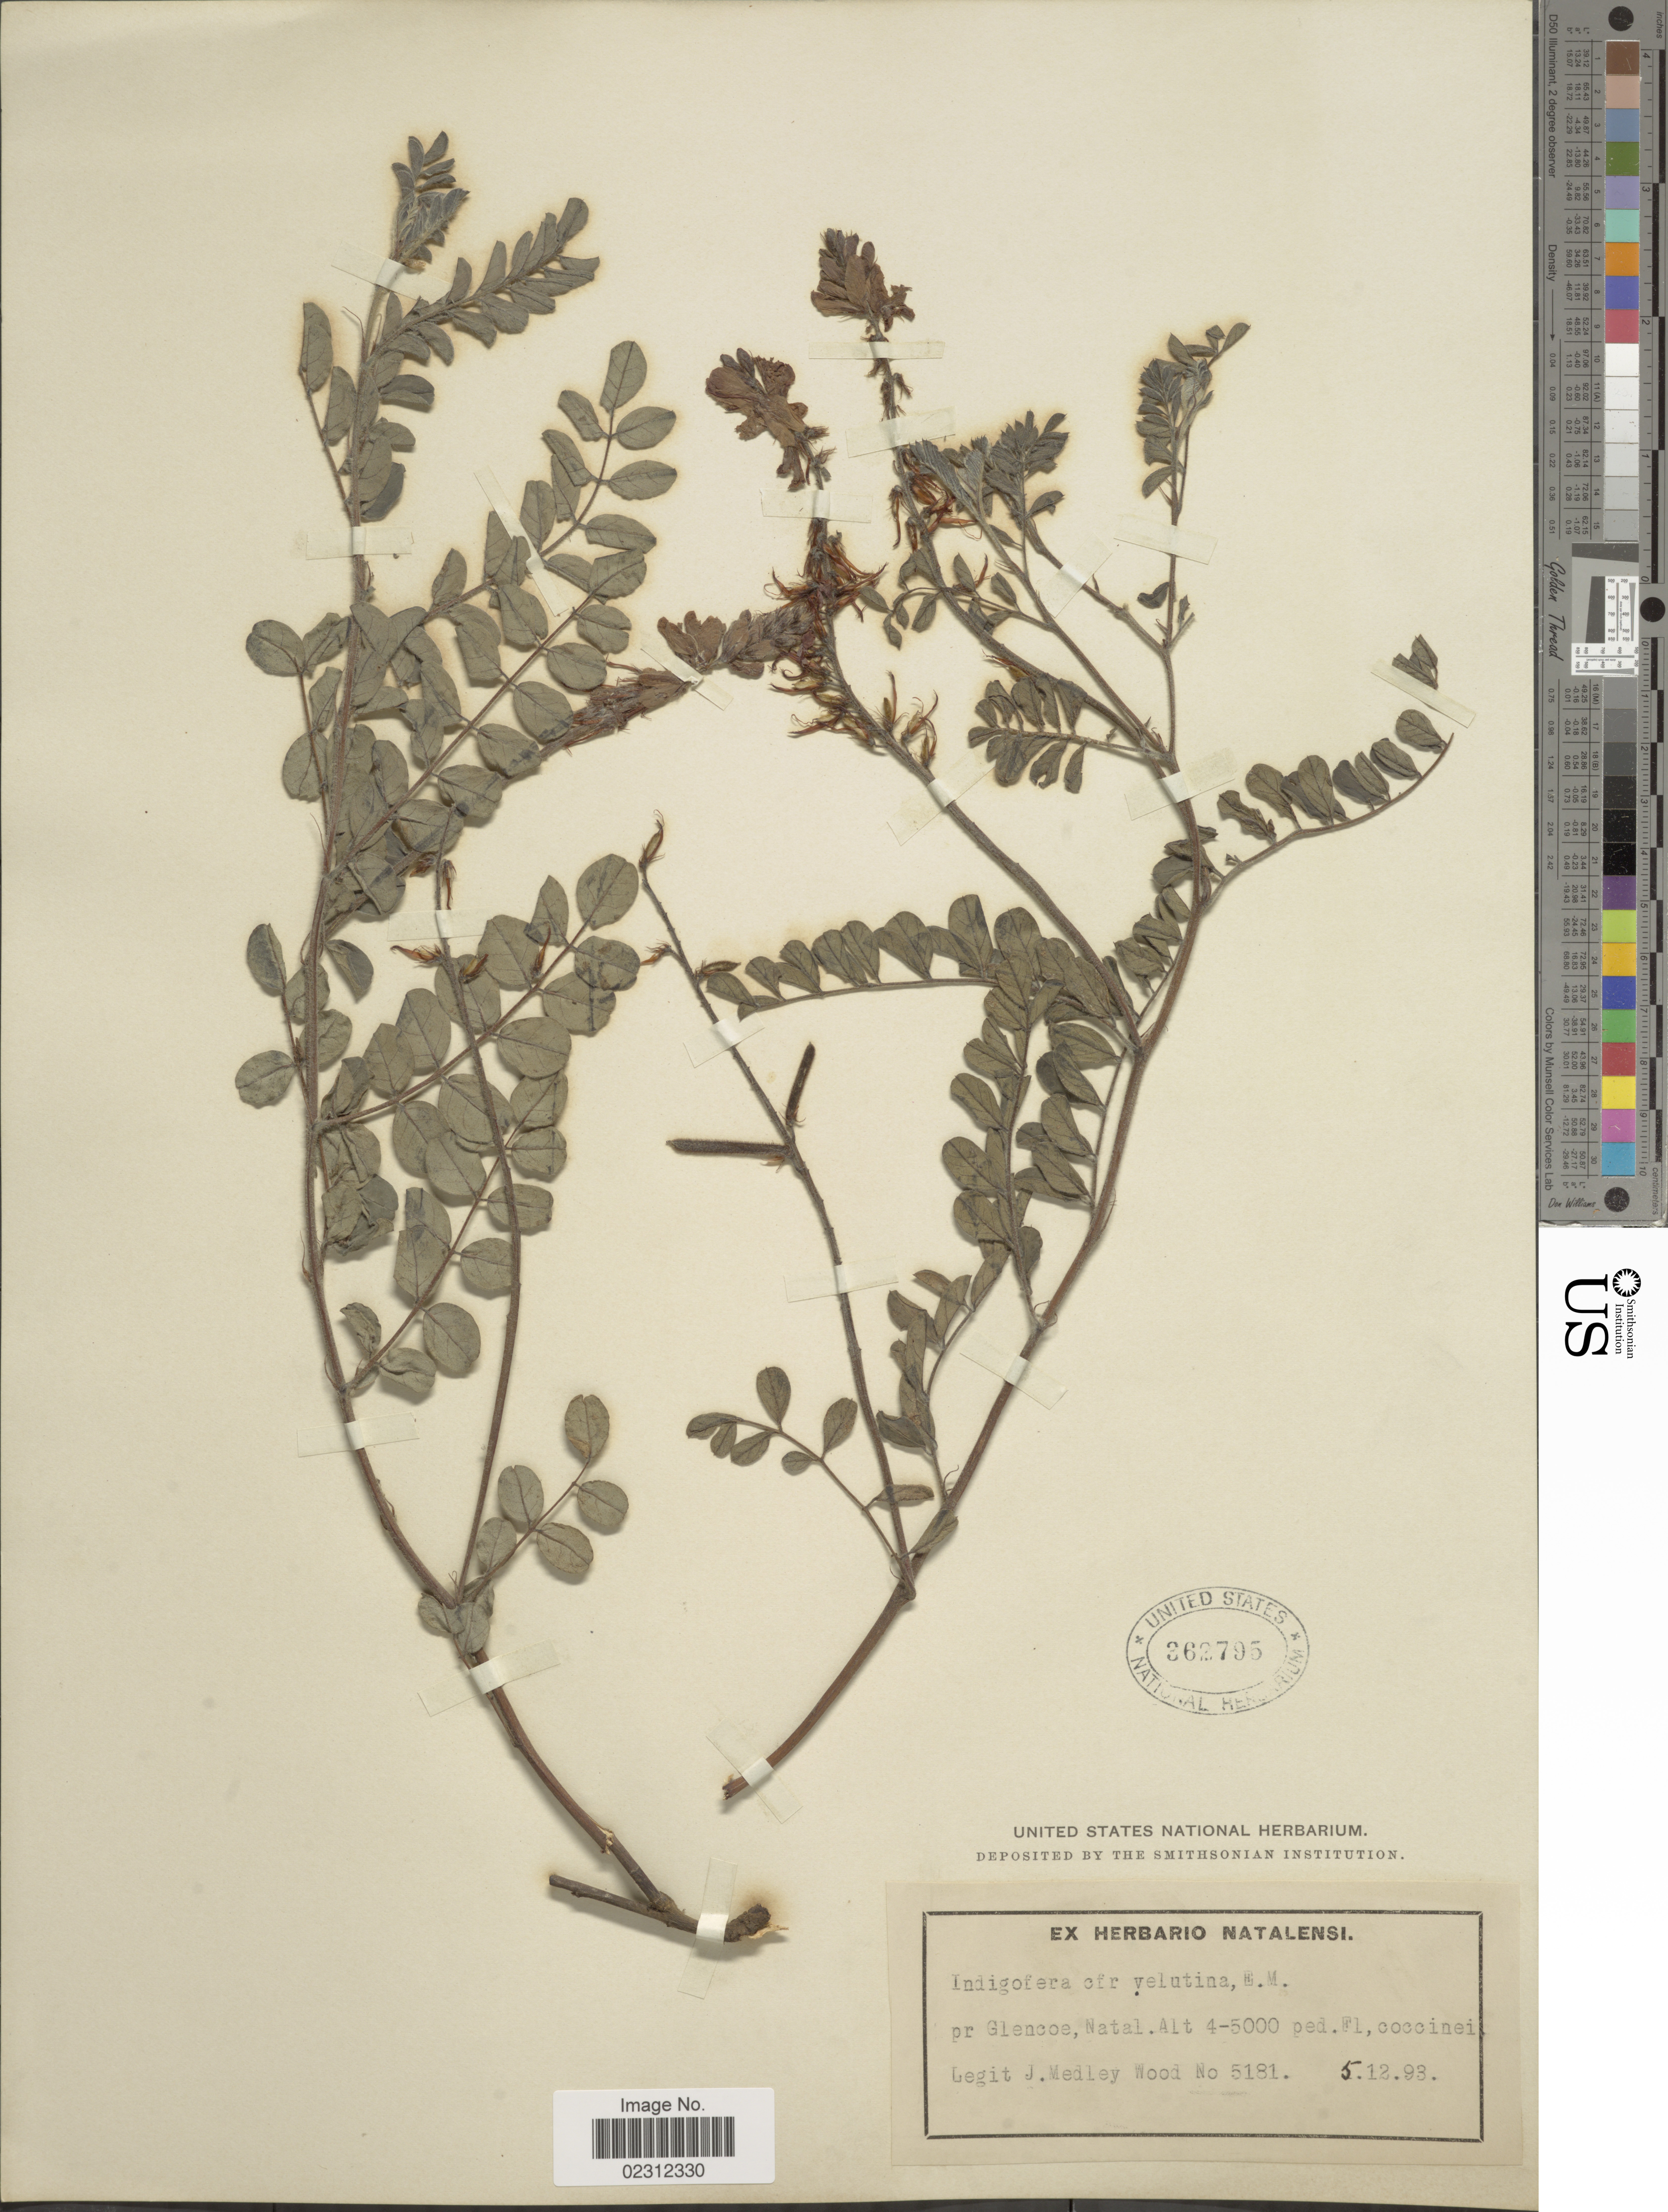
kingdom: Plantae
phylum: Tracheophyta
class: Magnoliopsida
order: Fabales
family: Fabaceae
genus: Indigofera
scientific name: Indigofera velutina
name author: E. Mey.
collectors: J. M. Wood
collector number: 5181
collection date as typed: Transcribed d/m/y: 5/12/93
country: South Africa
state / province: KwaZulu-Natal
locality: Pr. Glencoe, Natal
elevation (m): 1219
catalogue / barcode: US 362795